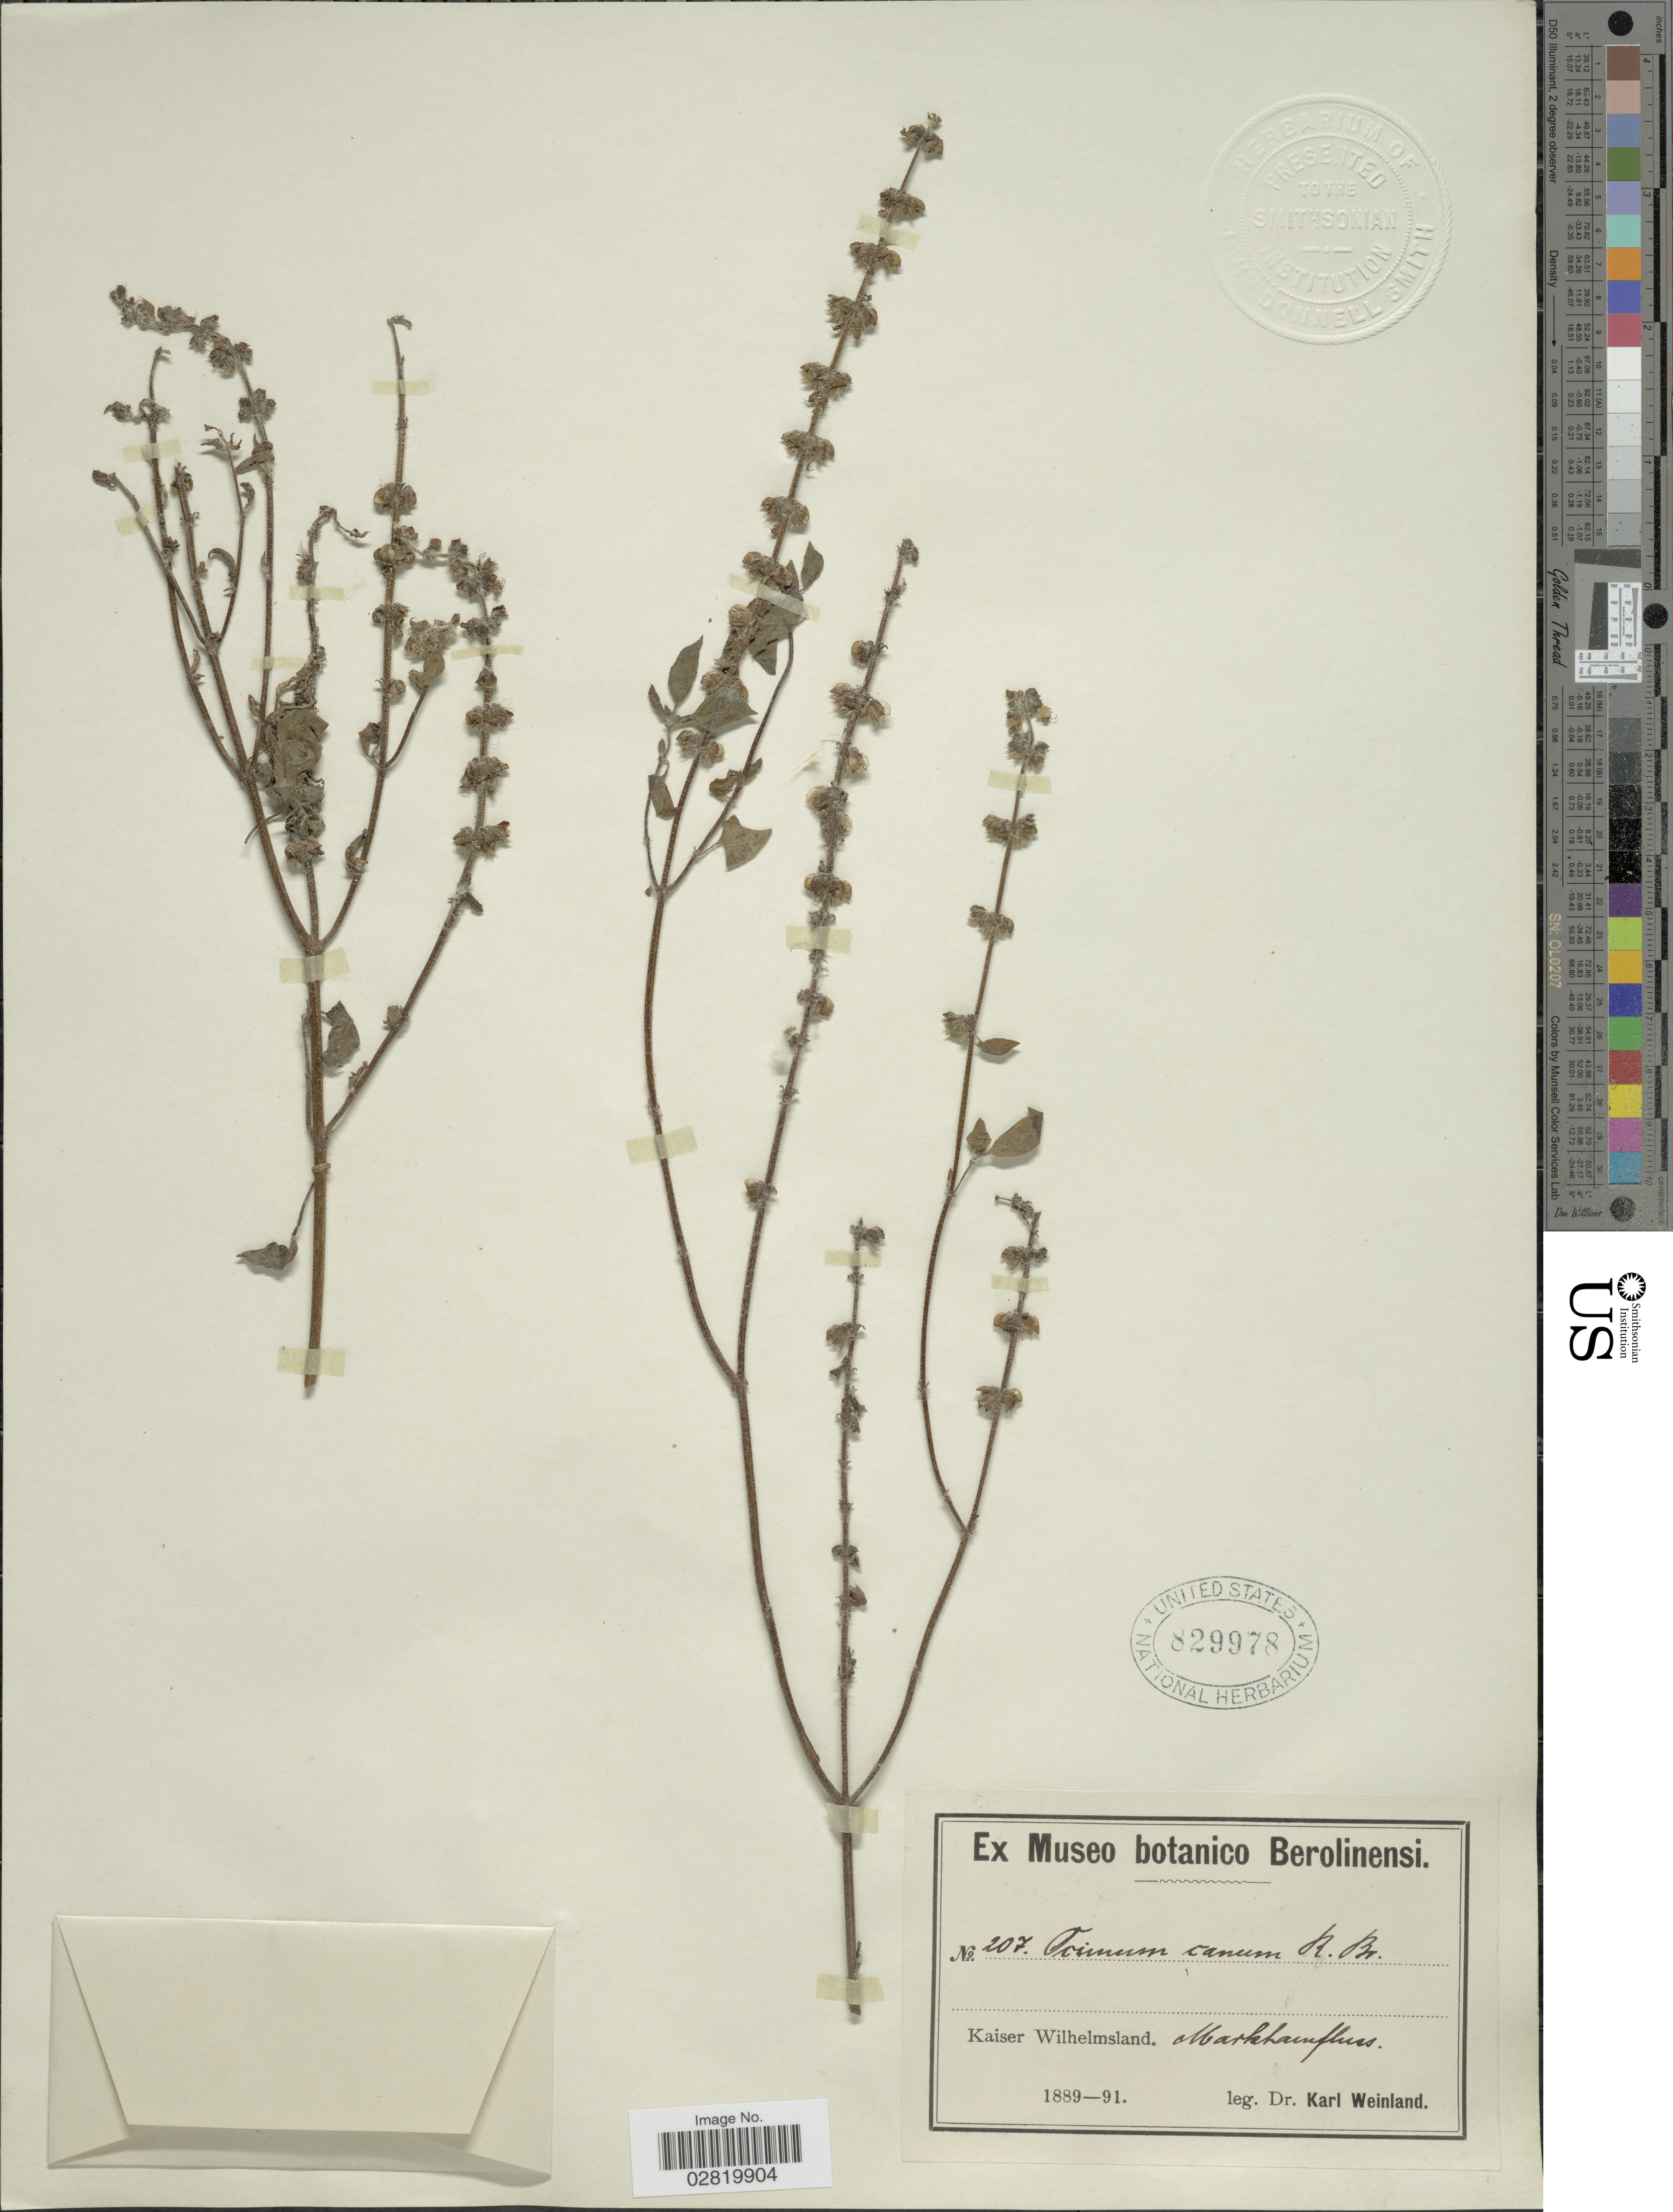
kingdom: Plantae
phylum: Tracheophyta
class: Magnoliopsida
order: Lamiales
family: Lamiaceae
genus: Ocimum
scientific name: Ocimum americanum var. americanum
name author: L.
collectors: K. Weinland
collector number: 207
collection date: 1889/1891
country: Papua New Guinea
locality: Kaiser Wilhelmsland, Markhamfluss.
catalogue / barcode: US 829978